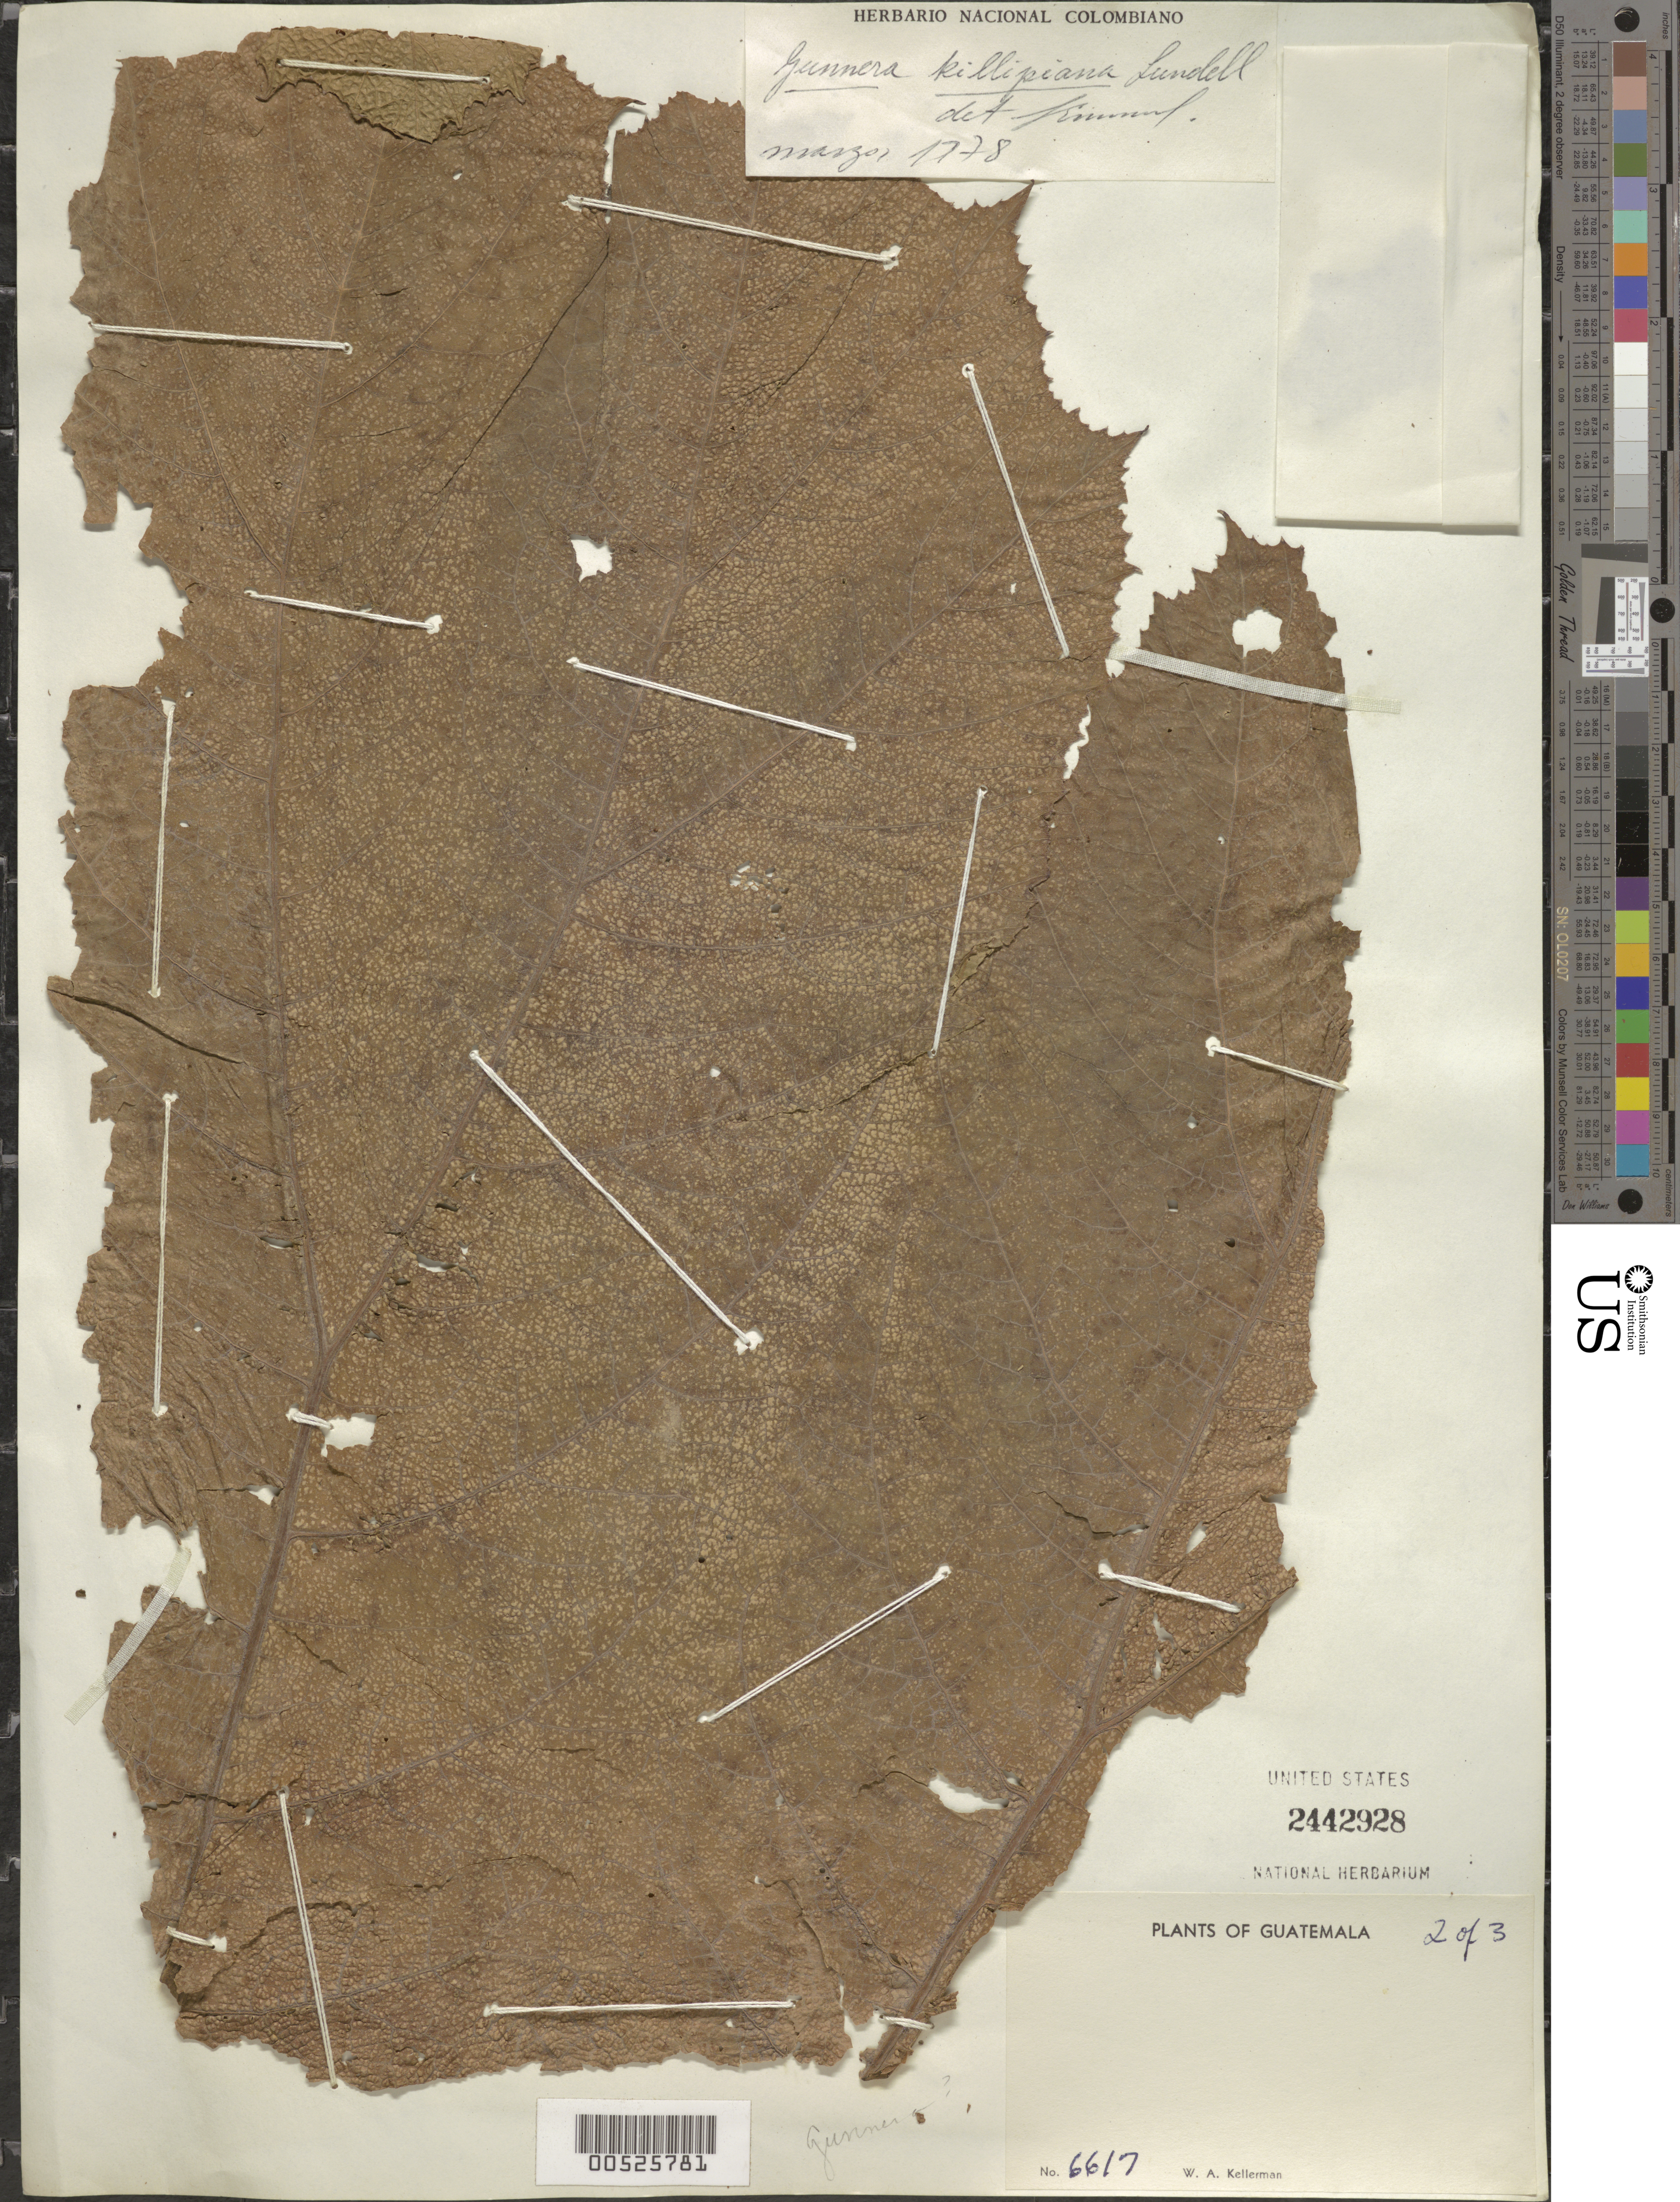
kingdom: Plantae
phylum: Tracheophyta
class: Magnoliopsida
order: Gunnerales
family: Gunneraceae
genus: Gunnera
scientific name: Gunnera killipiana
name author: Lundell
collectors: W. A. Kellerman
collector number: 6617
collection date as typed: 18 Jan 1907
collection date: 1907-01-18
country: Guatemala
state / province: Quetzaltenango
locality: Volcano Santa Maria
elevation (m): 1066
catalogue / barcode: US 2442928